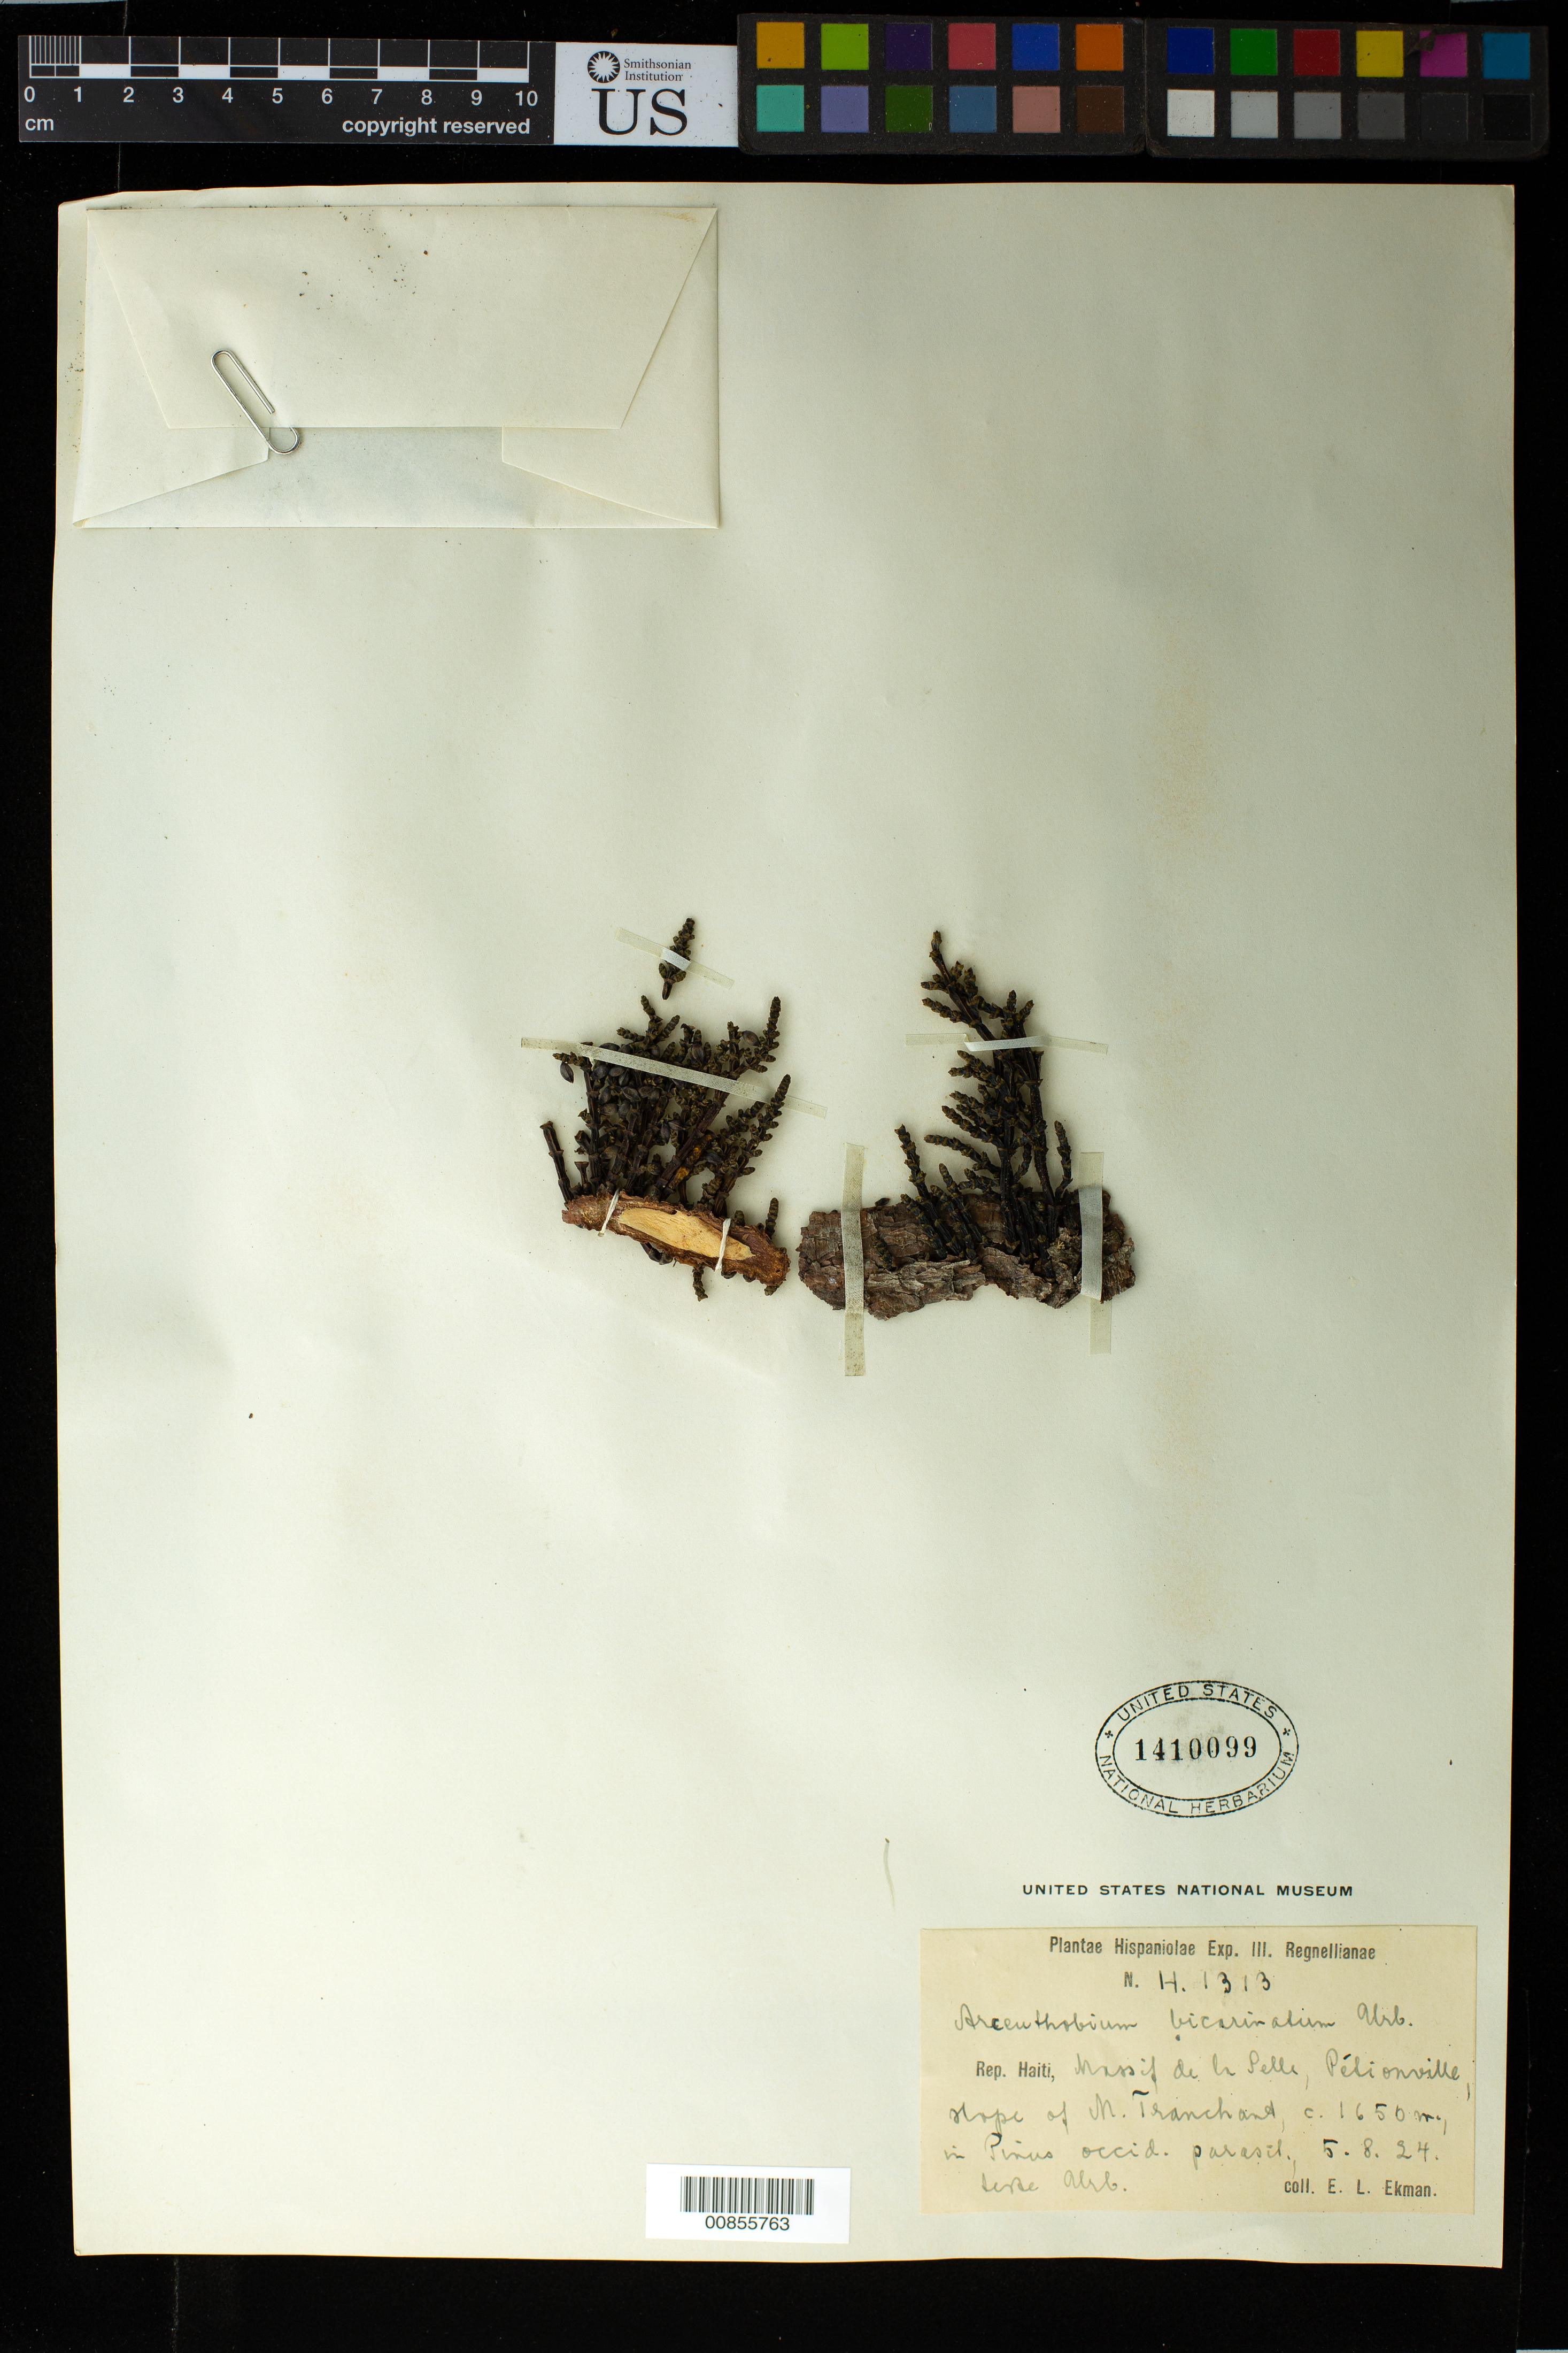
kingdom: Plantae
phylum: Tracheophyta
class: Magnoliopsida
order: Santalales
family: Viscaceae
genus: Arceuthobium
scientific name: Arceuthobium bicarinatum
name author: Urb.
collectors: E. L. Ekman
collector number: H 1313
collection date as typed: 05 Aug 1924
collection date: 1924-08-05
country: Haiti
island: Hispaniola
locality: Massif de la Selle, Pétionville, slope of M. Tranchant.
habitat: In Pinus occidentalis.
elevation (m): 1650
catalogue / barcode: US 1410099